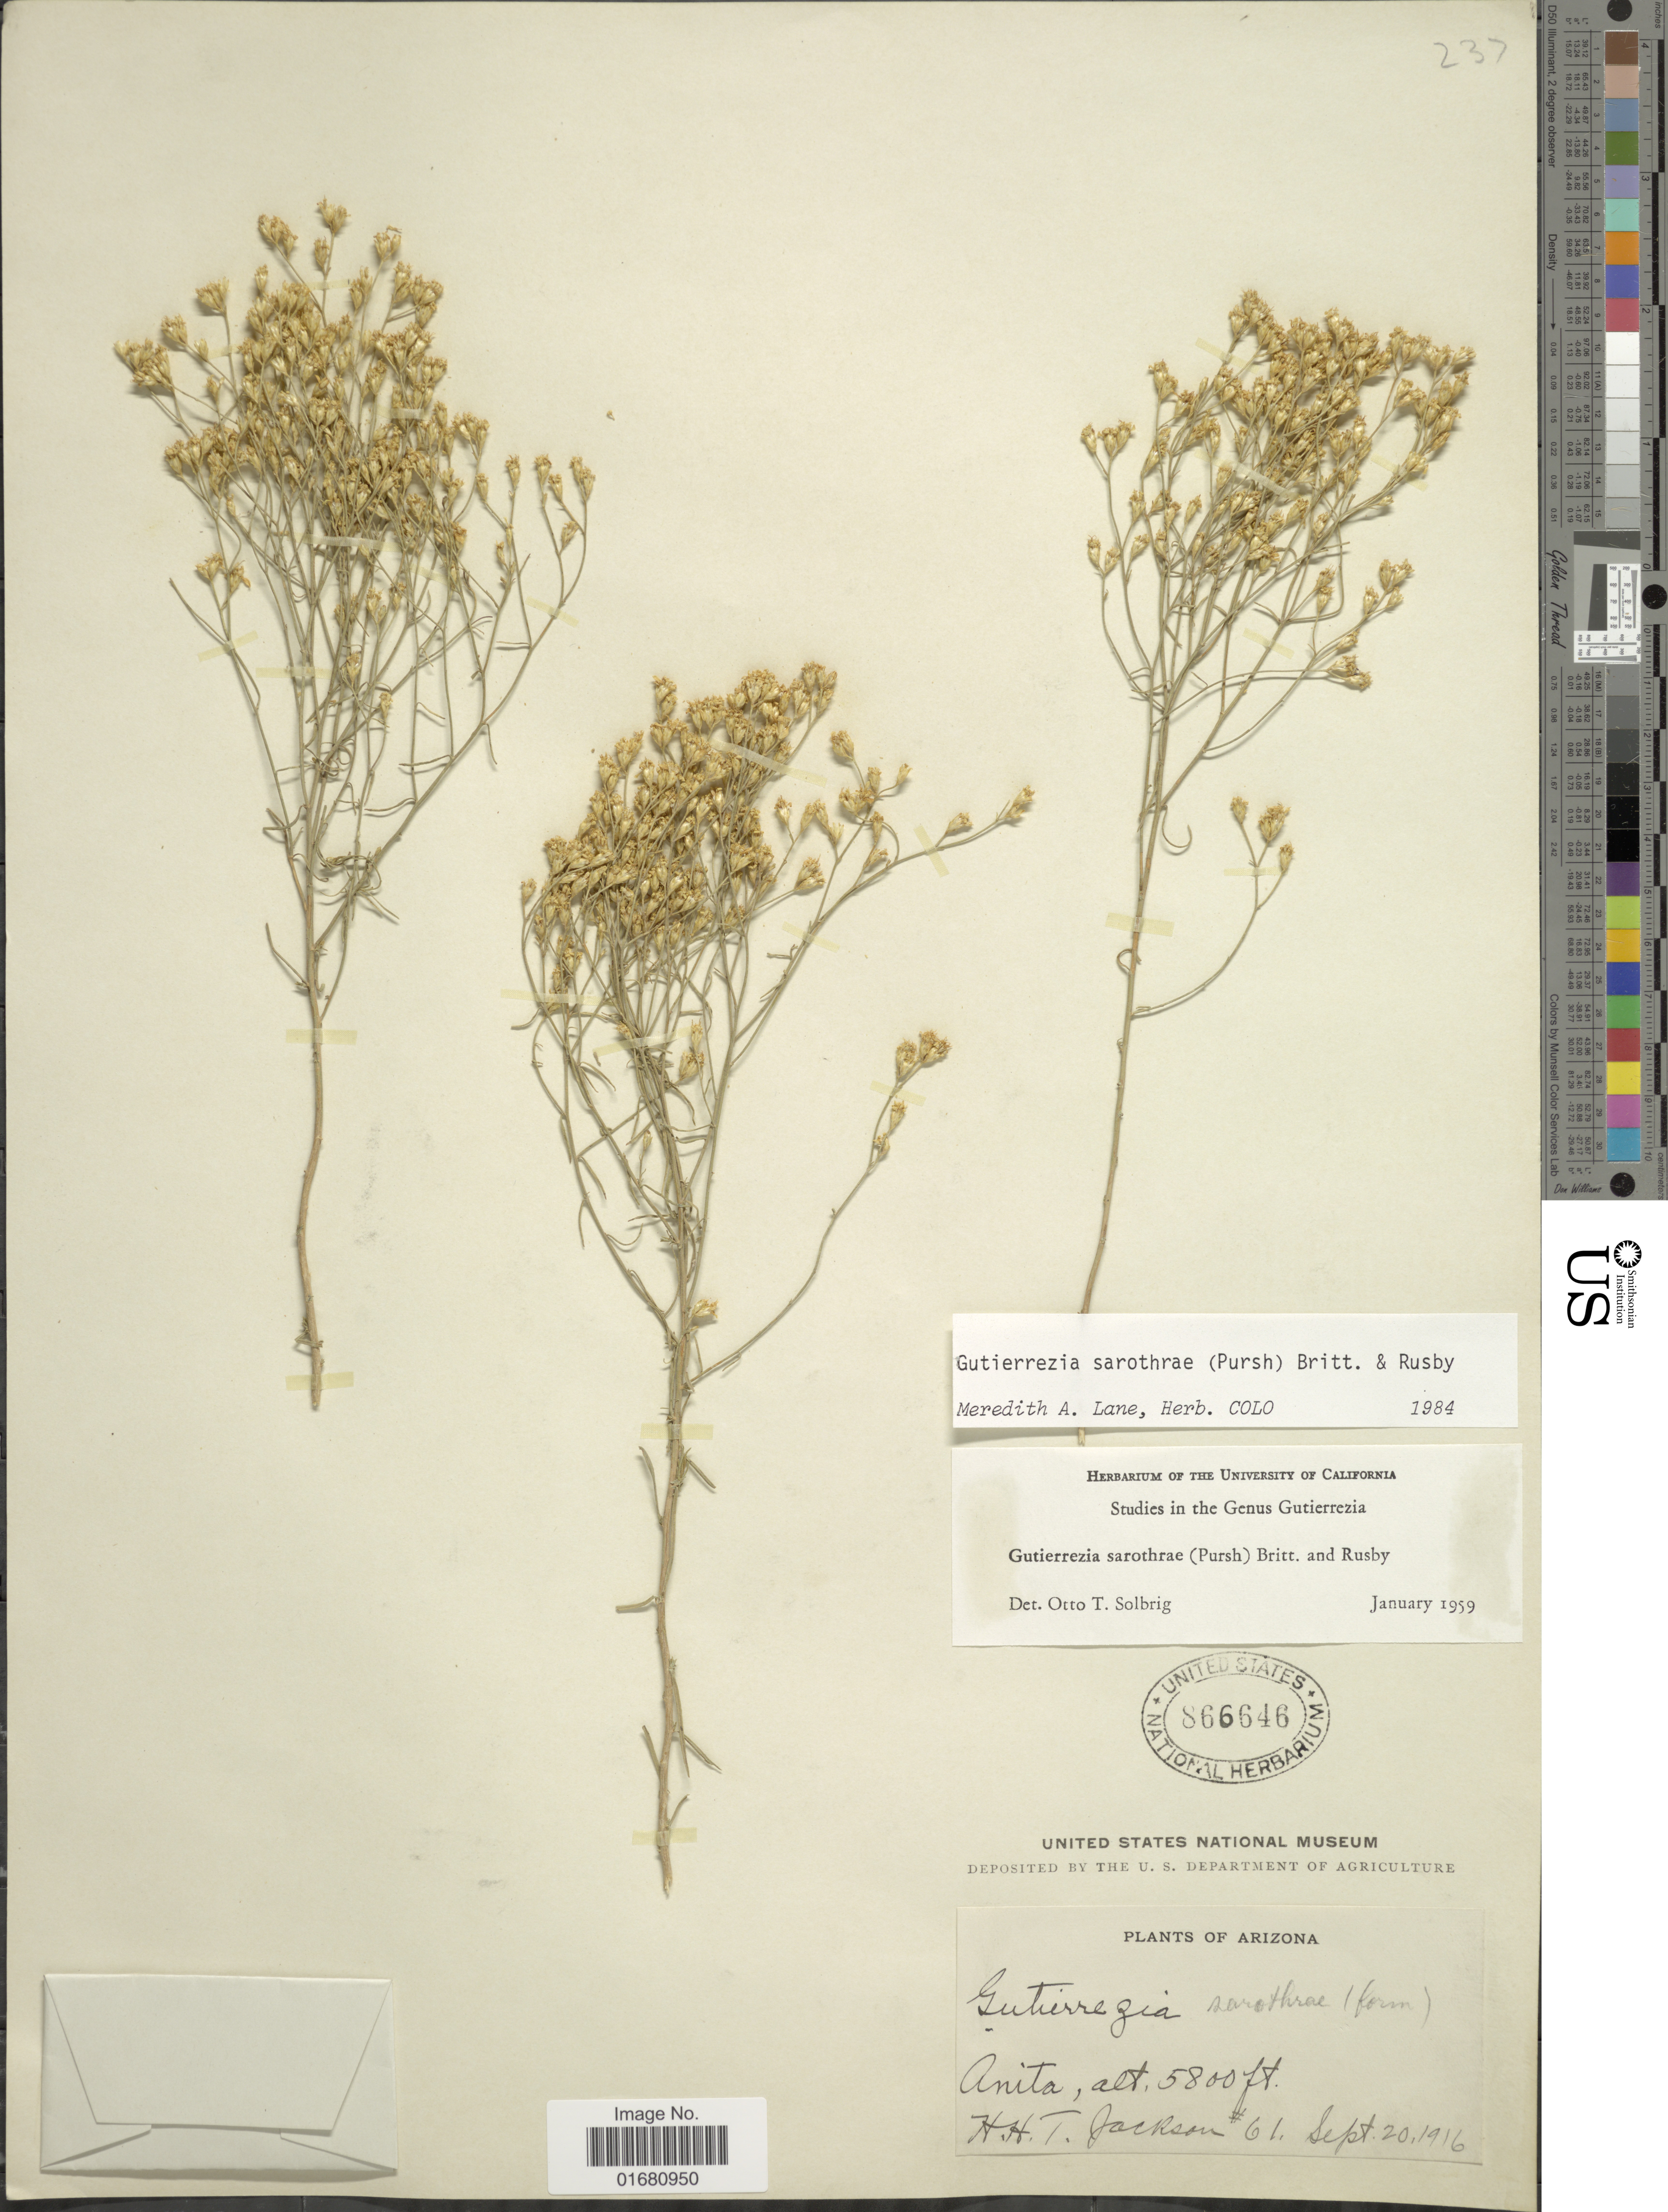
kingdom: Plantae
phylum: Tracheophyta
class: Magnoliopsida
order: Asterales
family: Asteraceae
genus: Gutierrezia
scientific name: Gutierrezia sarothrae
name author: (Pursh) Britton & Rusby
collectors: H. Jackson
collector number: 61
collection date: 1916-09-20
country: United States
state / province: Arizona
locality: Anita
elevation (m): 1768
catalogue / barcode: US 866646